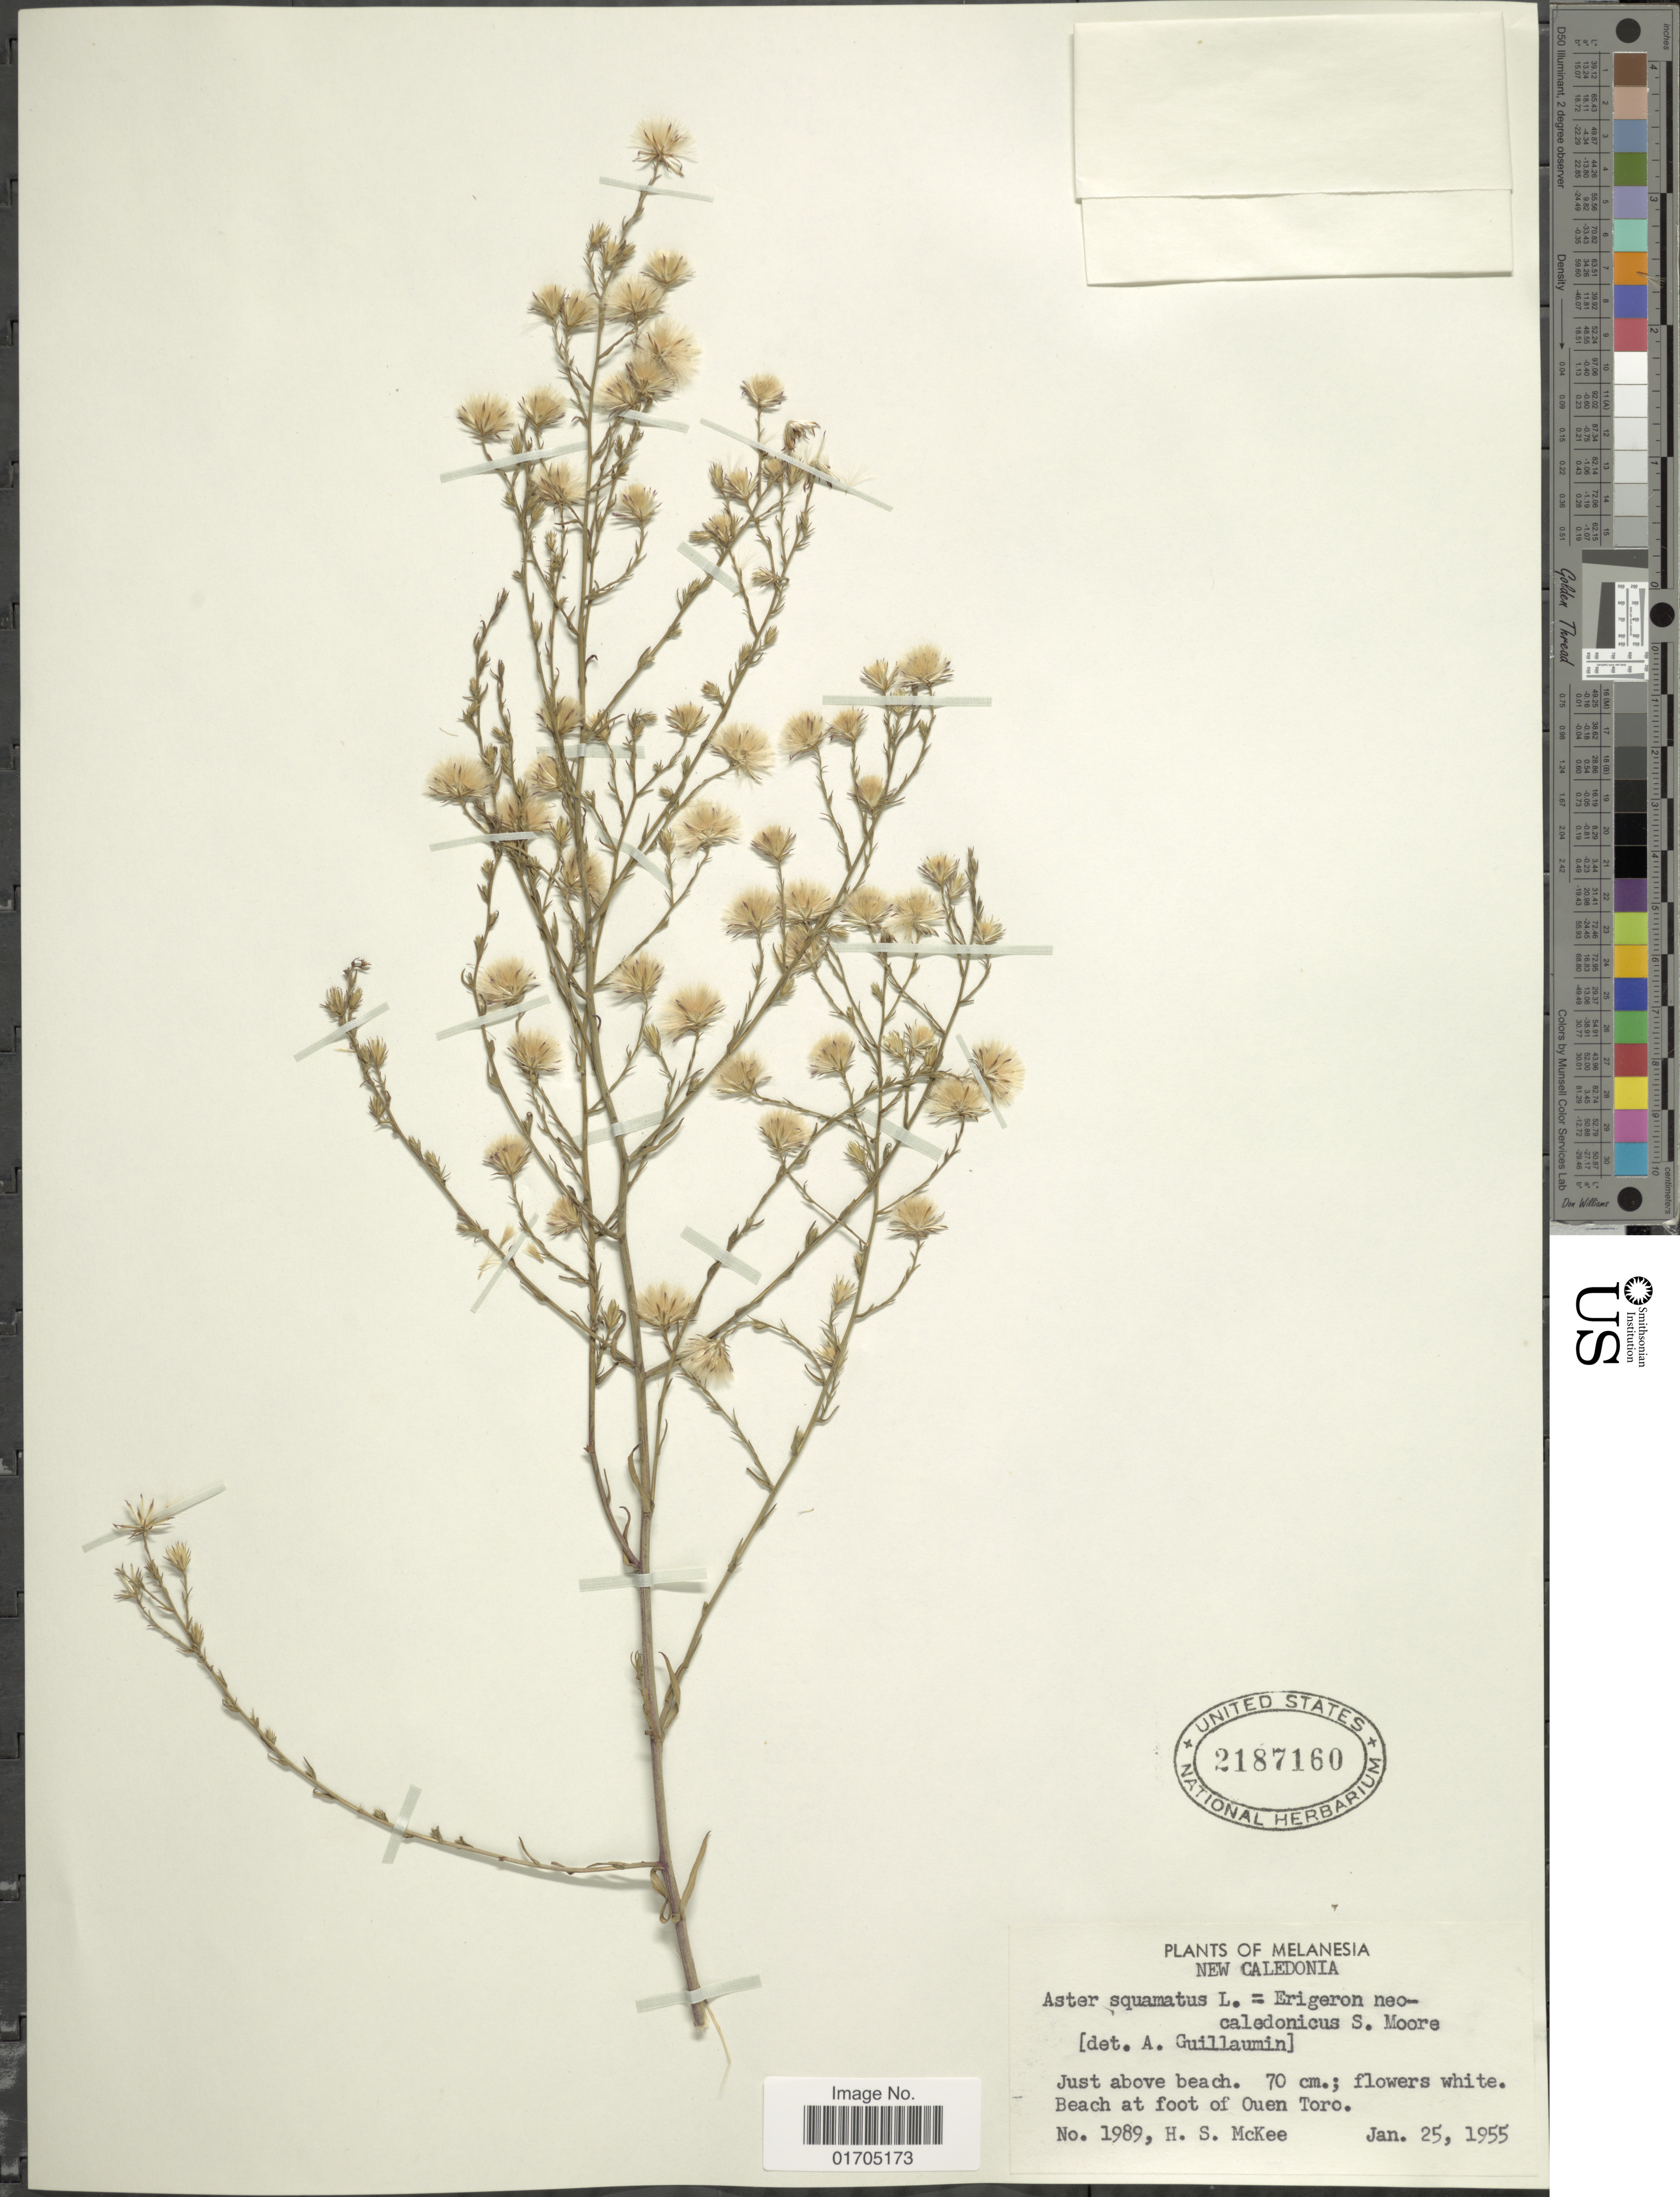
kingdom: Plantae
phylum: Tracheophyta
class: Magnoliopsida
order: Asterales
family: Asteraceae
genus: Symphyotrichum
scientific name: Symphyotrichum squamatum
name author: (Spreng.) G.L. Nesom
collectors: H. S. McKee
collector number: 1989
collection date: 1955-01-25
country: New Caledonia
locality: Melanesia, Just above beach, Beach at foot of Ouen Toro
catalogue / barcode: US 2187160